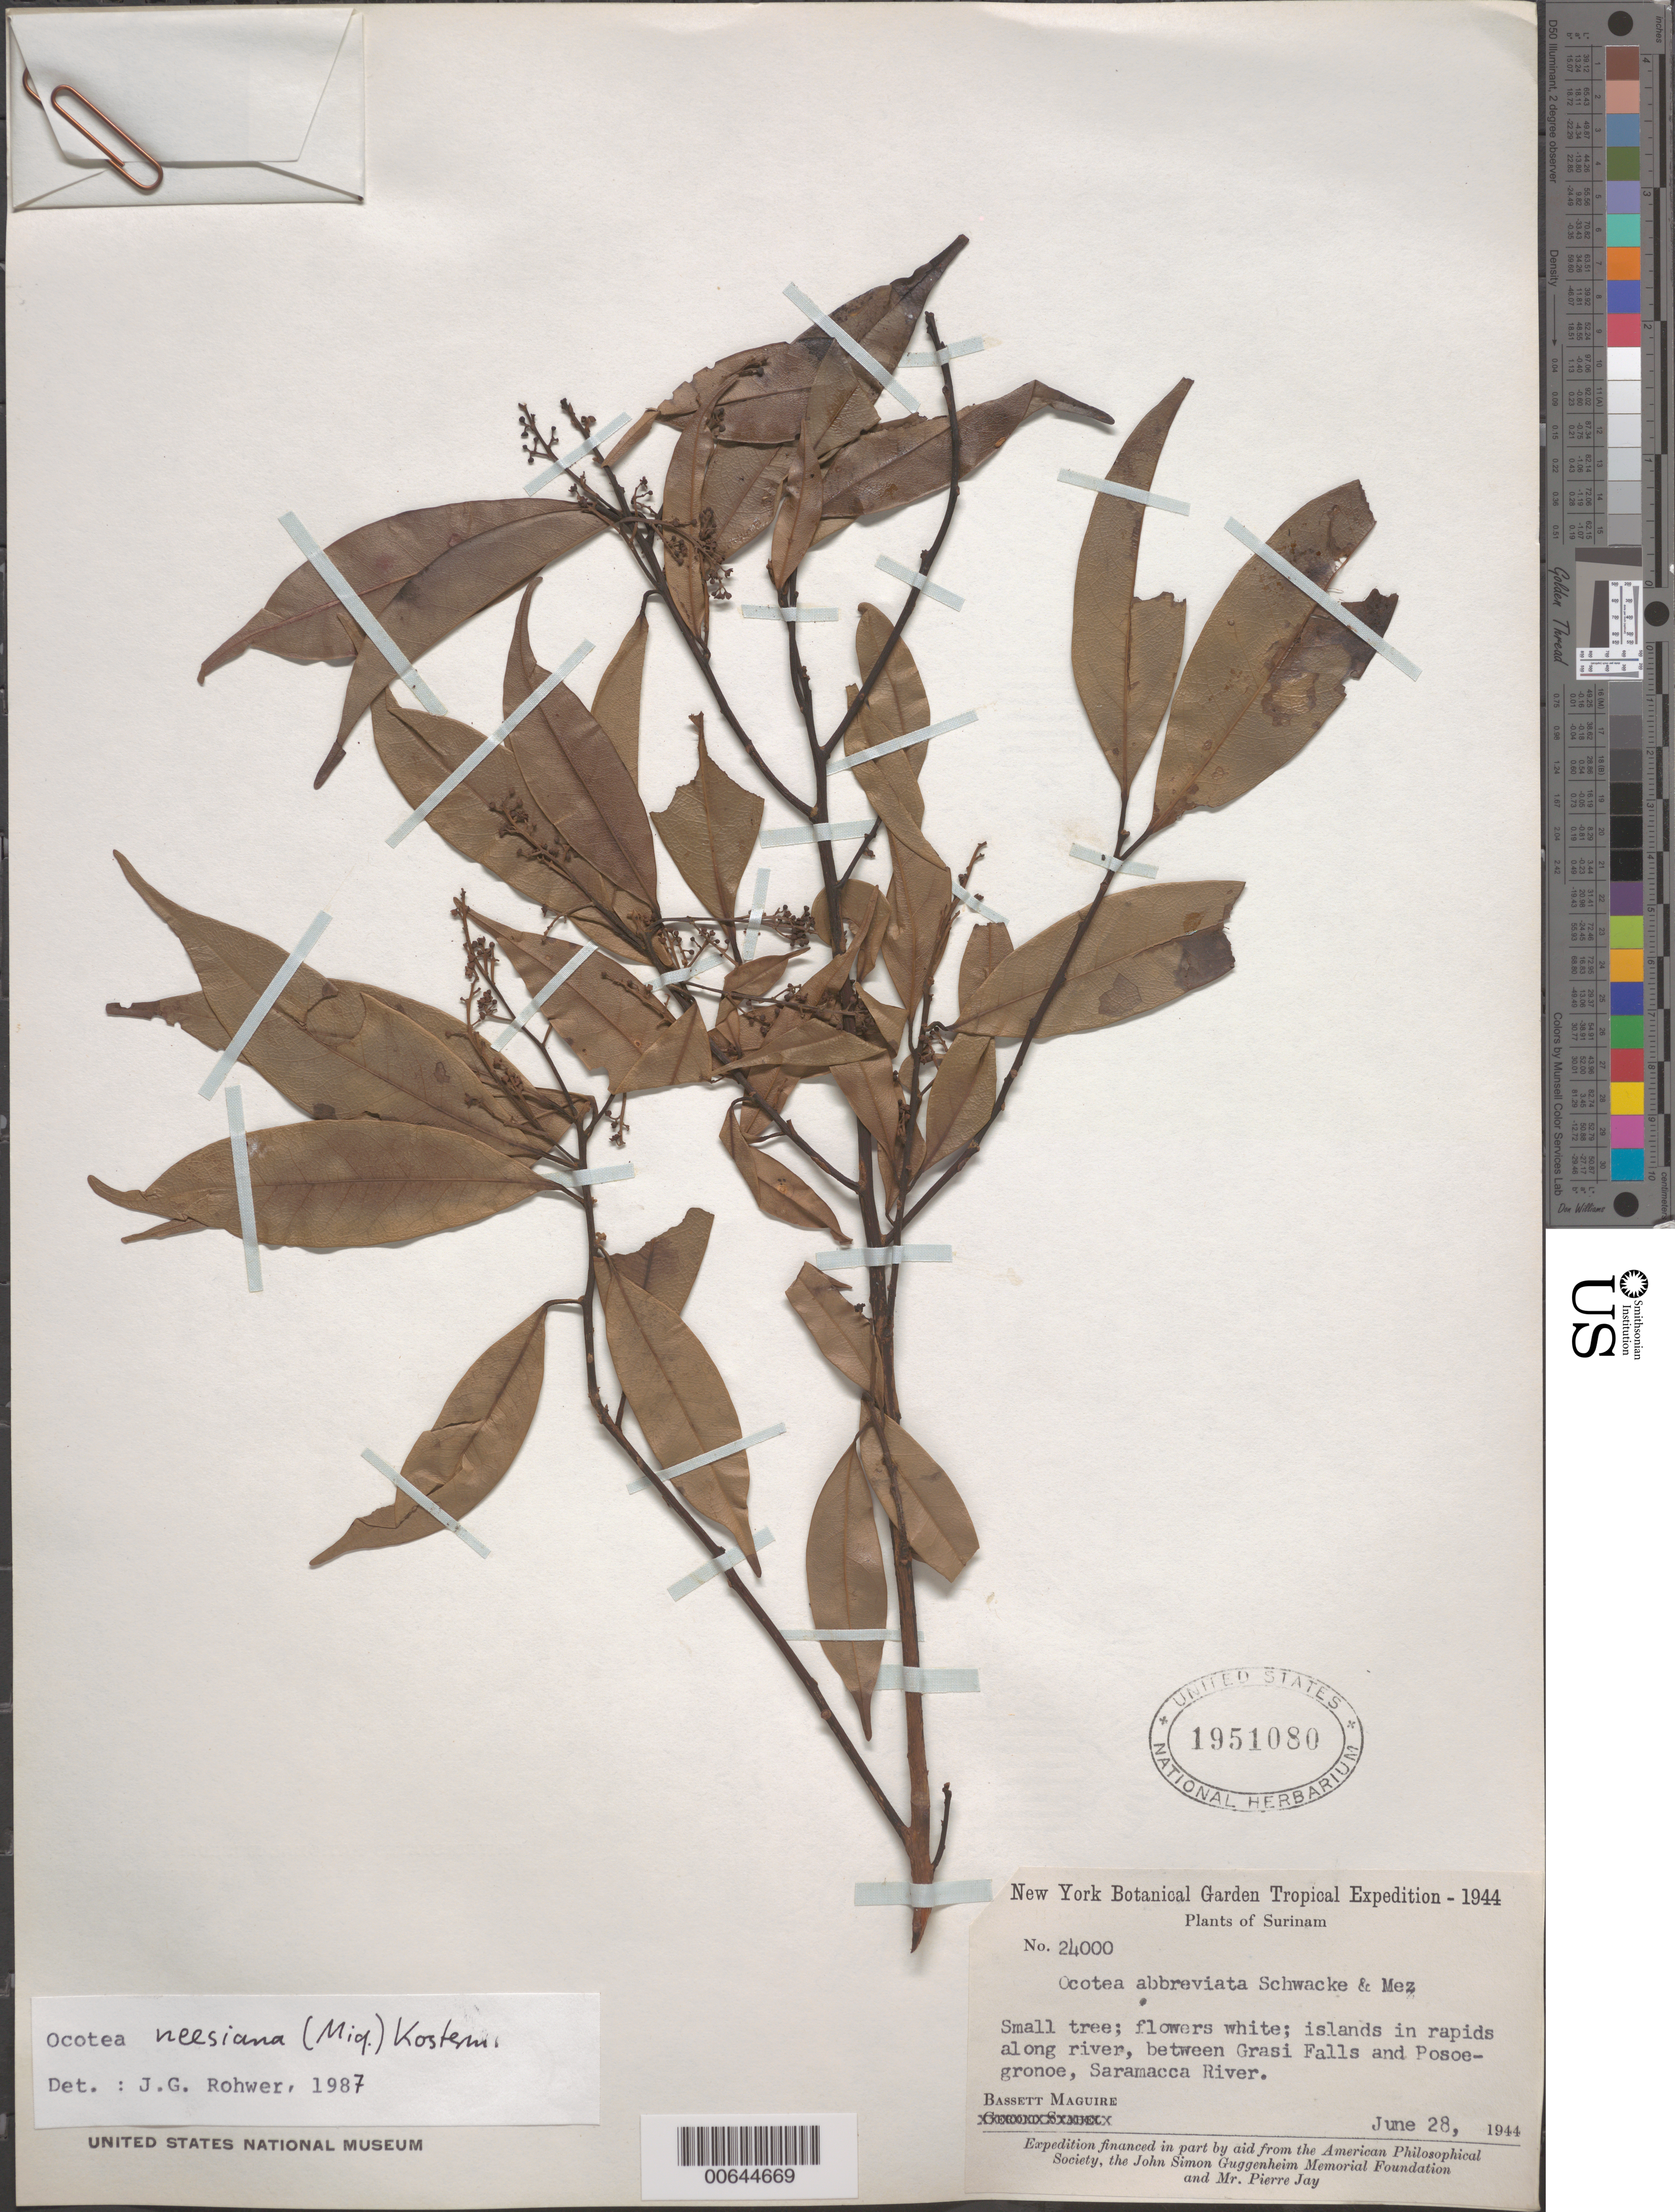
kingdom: Plantae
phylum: Tracheophyta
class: Magnoliopsida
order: Laurales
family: Lauraceae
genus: Ocotea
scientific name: Ocotea neesiana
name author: (Miq.) Kosterm.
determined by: Rohwer, J. G.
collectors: B. Maguire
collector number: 24000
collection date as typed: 28-Jun-44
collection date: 1944-06-28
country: Suriname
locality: Saramacca River, betw. Grassi Falls and Posoegronoe, Gran Dam Rapids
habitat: Islands in rapids along river.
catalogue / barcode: US 1951080